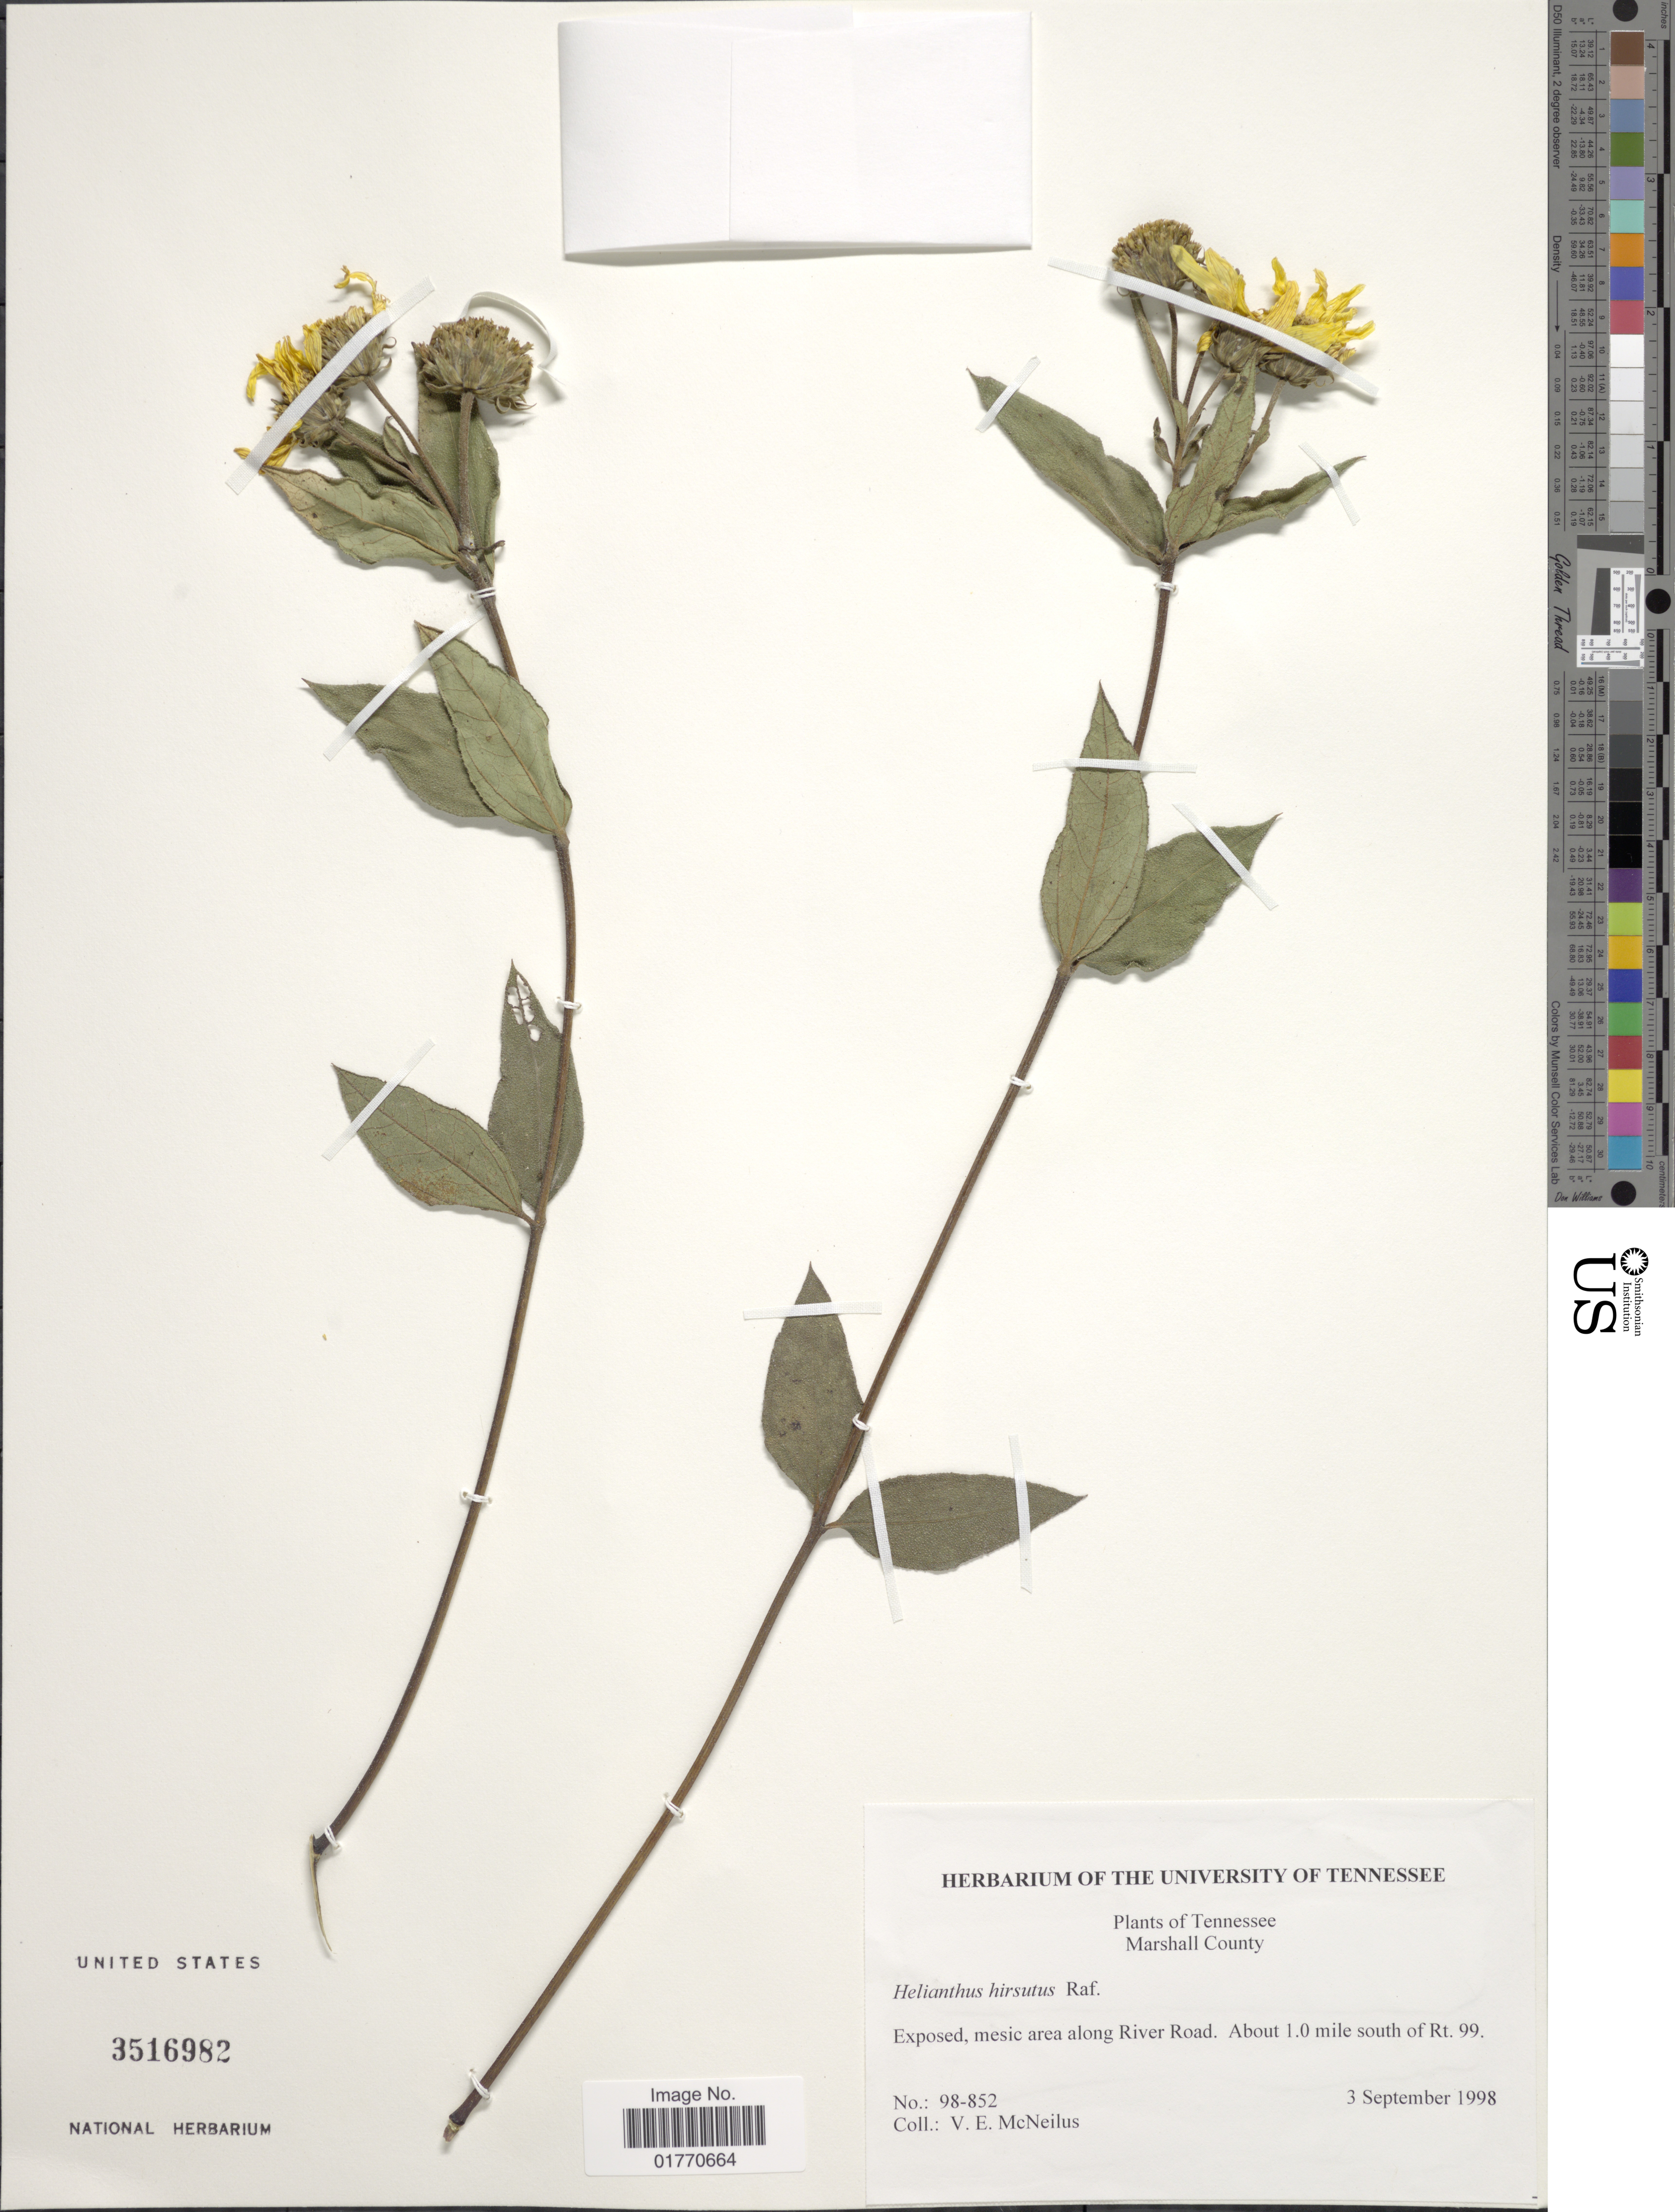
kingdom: Plantae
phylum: Tracheophyta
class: Magnoliopsida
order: Asterales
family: Asteraceae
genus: Helianthus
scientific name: Helianthus hirsutus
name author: Raf.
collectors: V. Mcneilus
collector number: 98-852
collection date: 1998-09-03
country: United States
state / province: Tennessee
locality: Marshall County, exposed, mesic area along River Road, about 1.0 mile south of Rt. 99.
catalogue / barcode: US 3516982